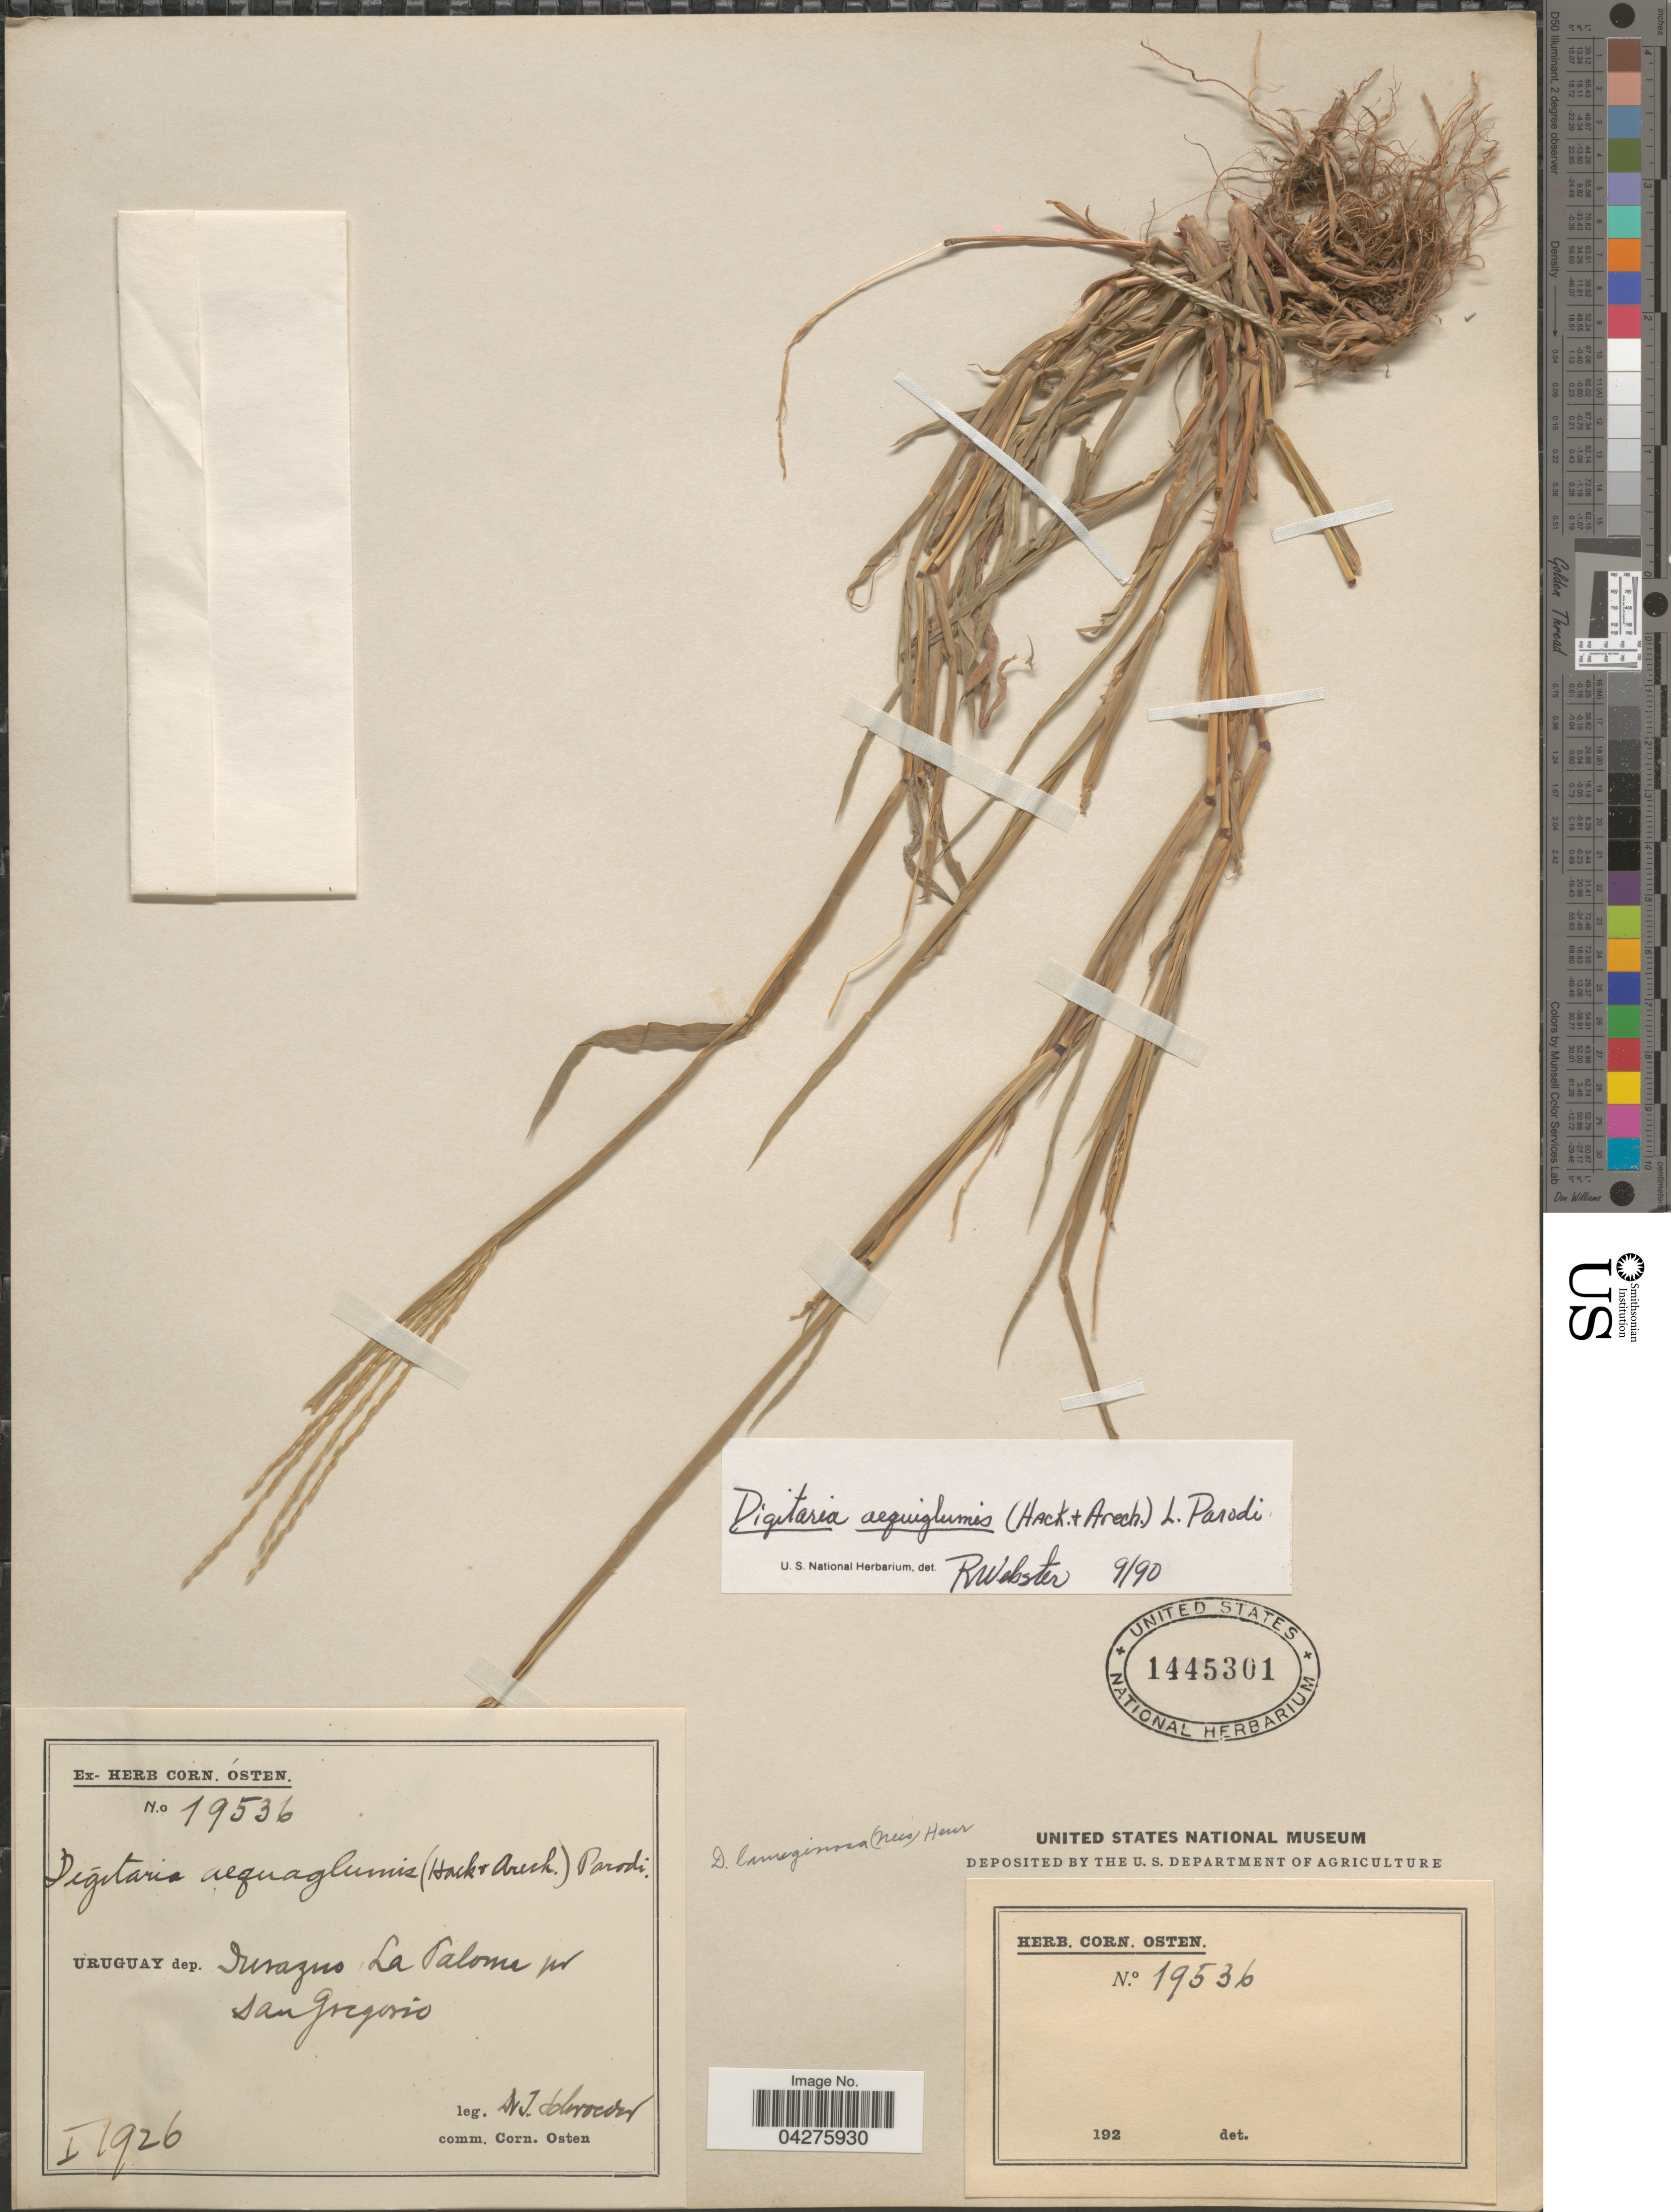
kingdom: Plantae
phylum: Tracheophyta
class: Liliopsida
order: Poales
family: Poaceae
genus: Digitaria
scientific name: Digitaria aequiglumis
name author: (Hack. & Arechav.) Parodi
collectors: J. Schröder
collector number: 19536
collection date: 1926-01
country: Uruguay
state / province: Durazno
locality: Dep. Durazno La Paloma pr San Gregorio.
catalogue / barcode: US 1445301